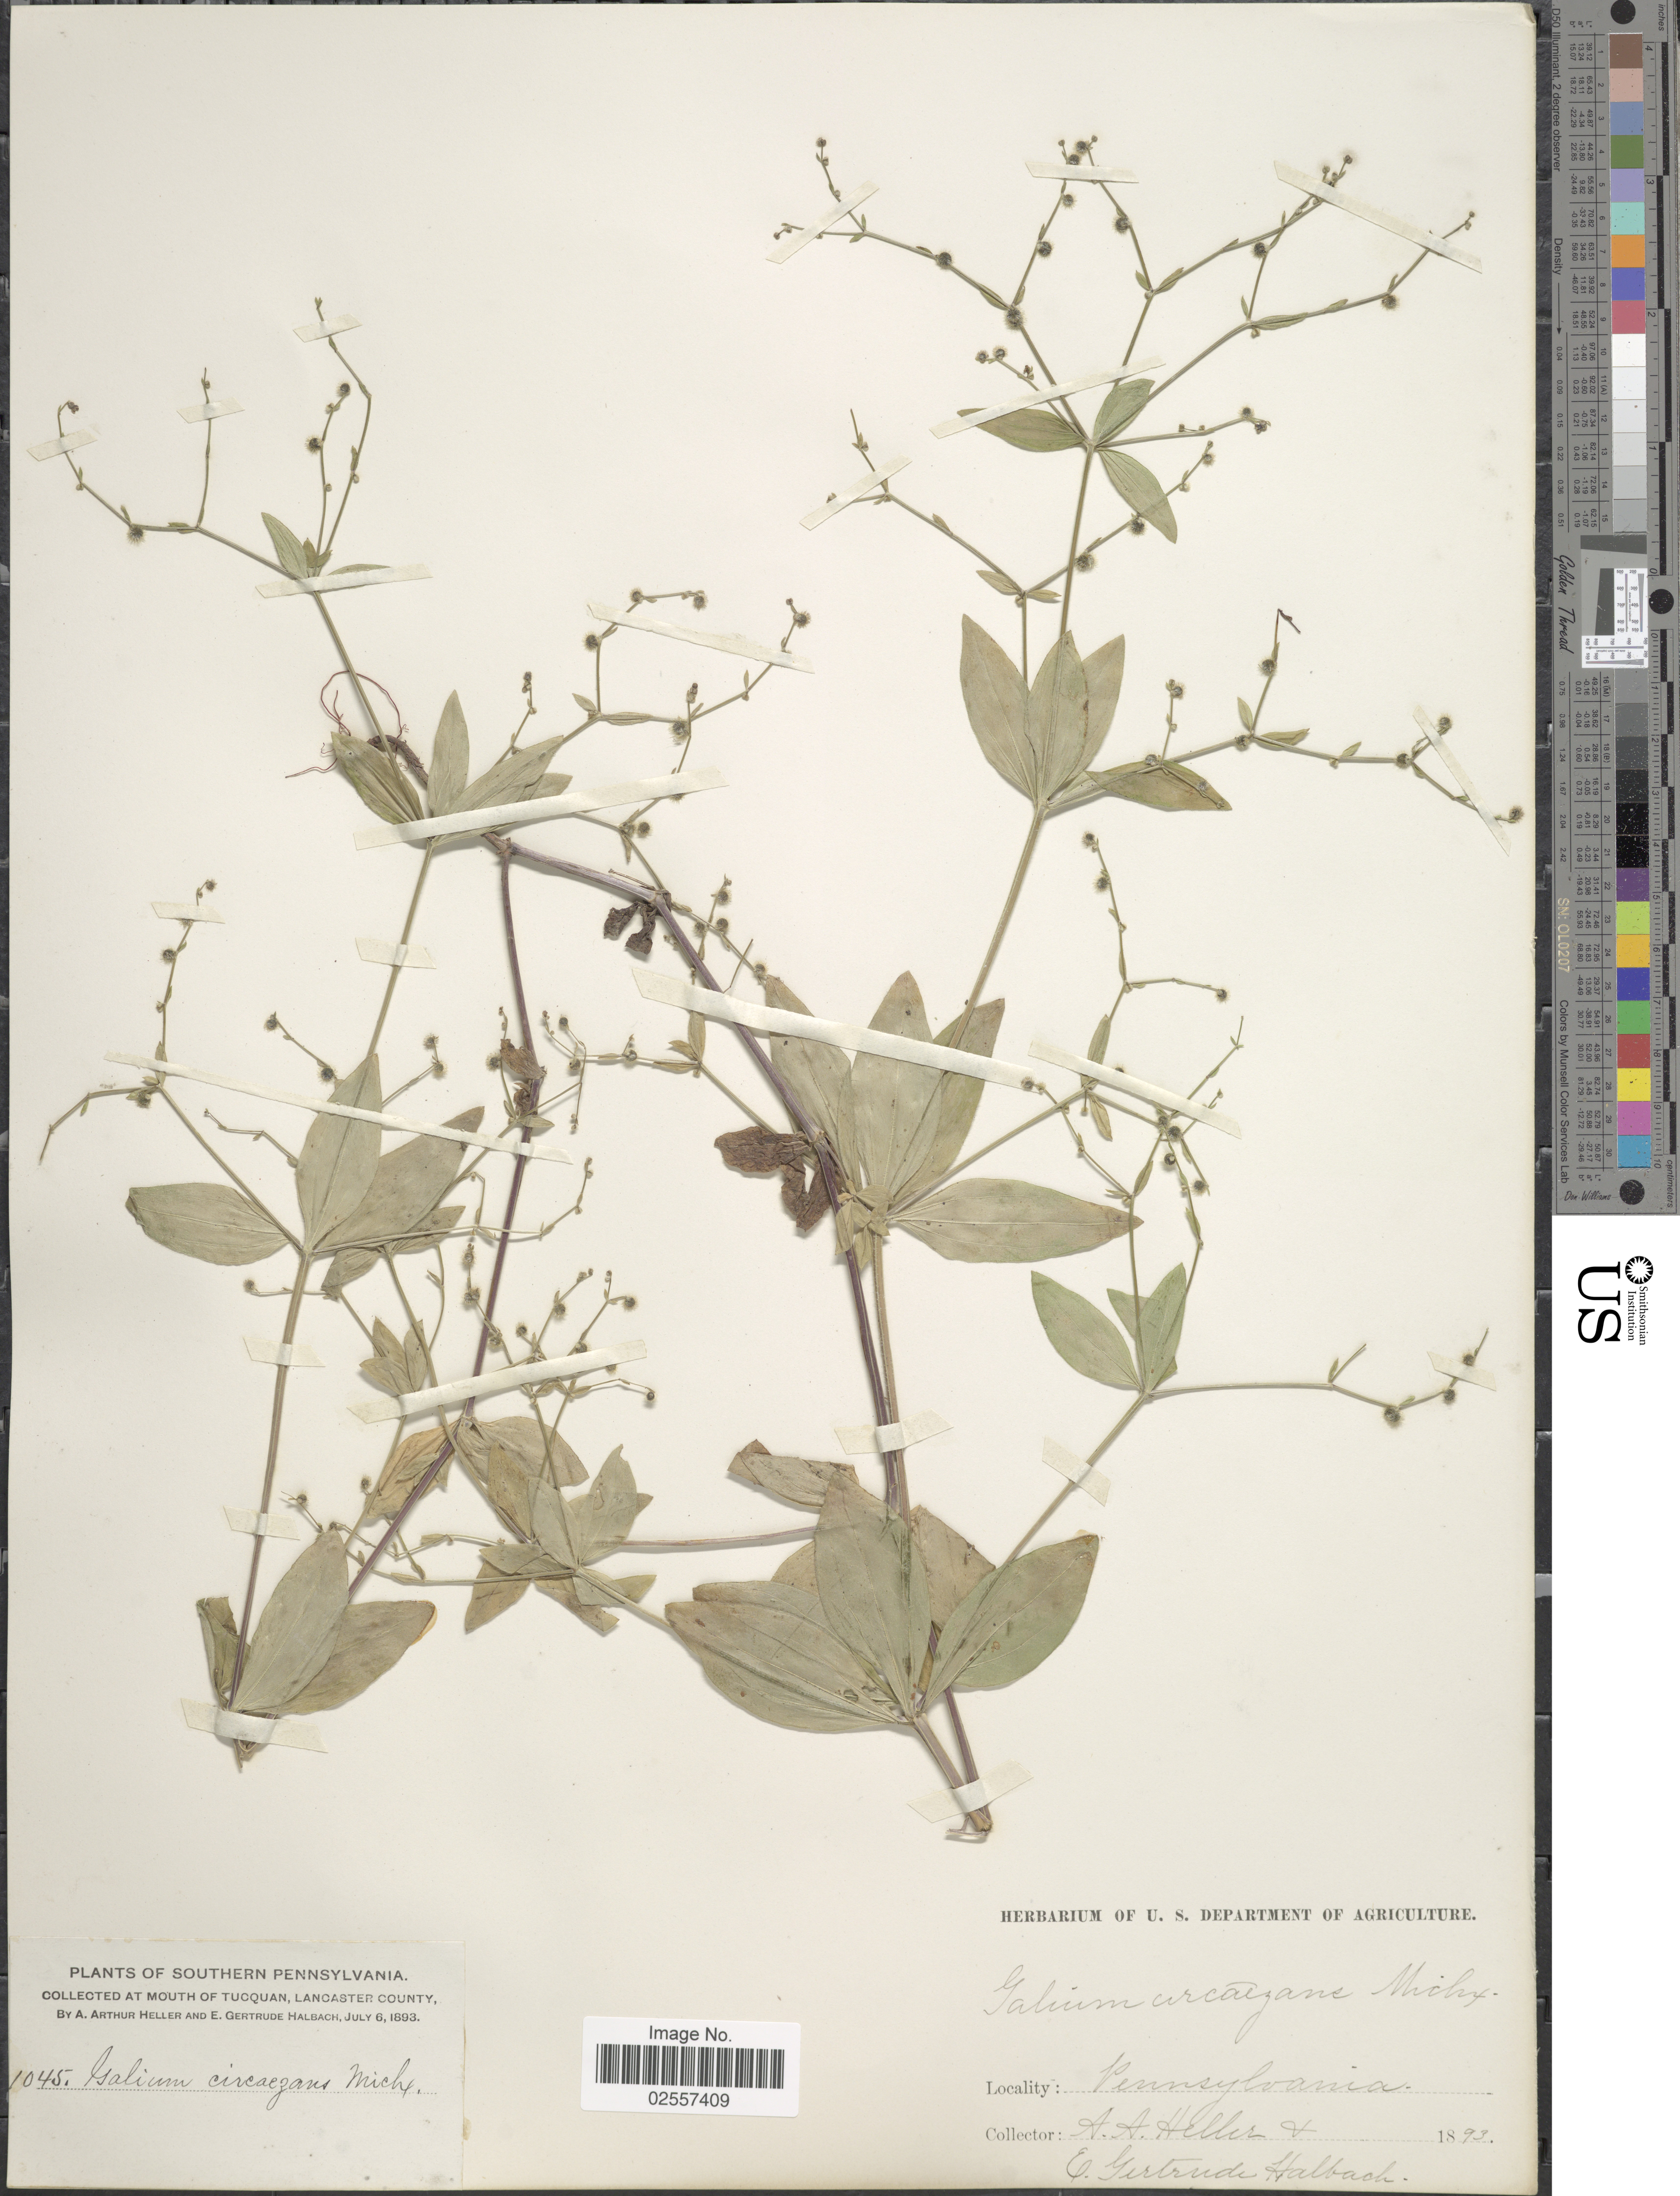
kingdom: Plantae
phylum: Tracheophyta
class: Magnoliopsida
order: Gentianales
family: Rubiaceae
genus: Galium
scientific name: Galium circaezans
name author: Michx.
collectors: A. A. Heller & E. G. Halbach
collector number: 1045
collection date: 1893-07-06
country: United States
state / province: Pennsylvania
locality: Southern Pennsylvania. Mouth of Tucquan, Lancaster County.